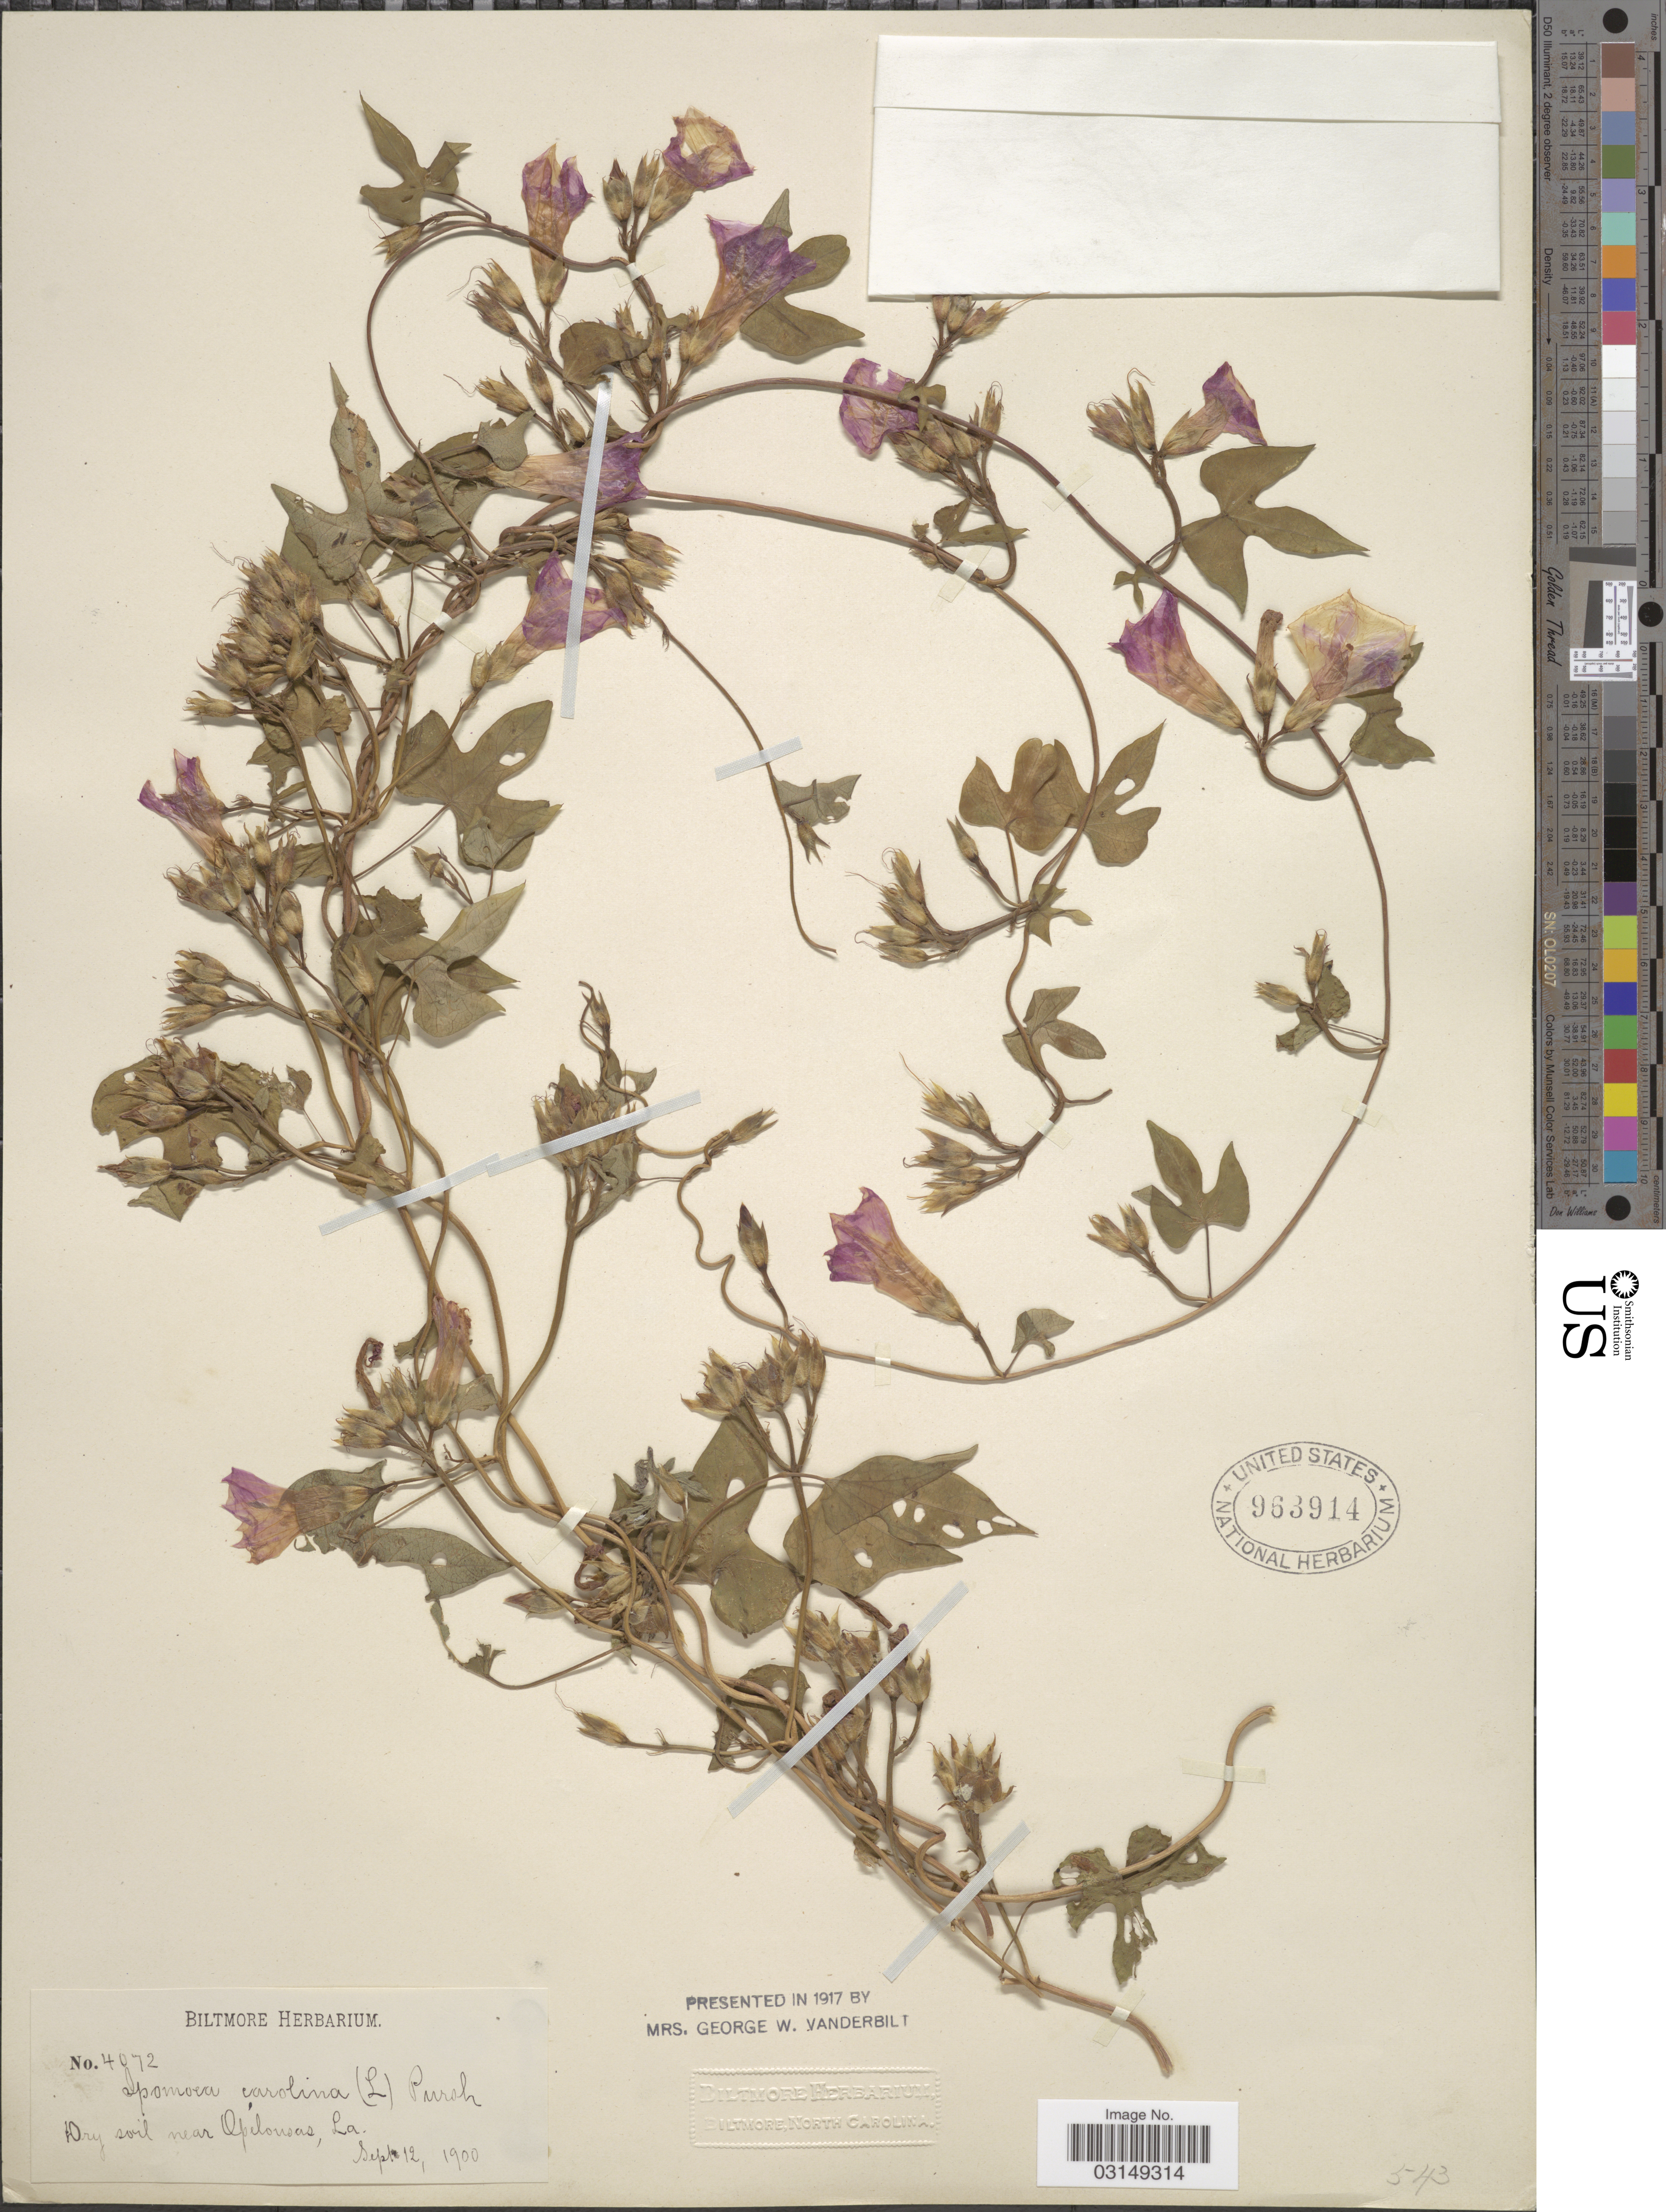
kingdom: Plantae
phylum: Tracheophyta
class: Magnoliopsida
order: Solanales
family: Convolvulaceae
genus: Ipomoea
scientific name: Ipomoea trichocarpa var. trichocarpa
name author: Elliott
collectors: ex herb. Biltmore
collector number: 4072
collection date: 1900-09-12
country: United States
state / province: Louisiana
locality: Near Opelousas.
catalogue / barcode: US 963914